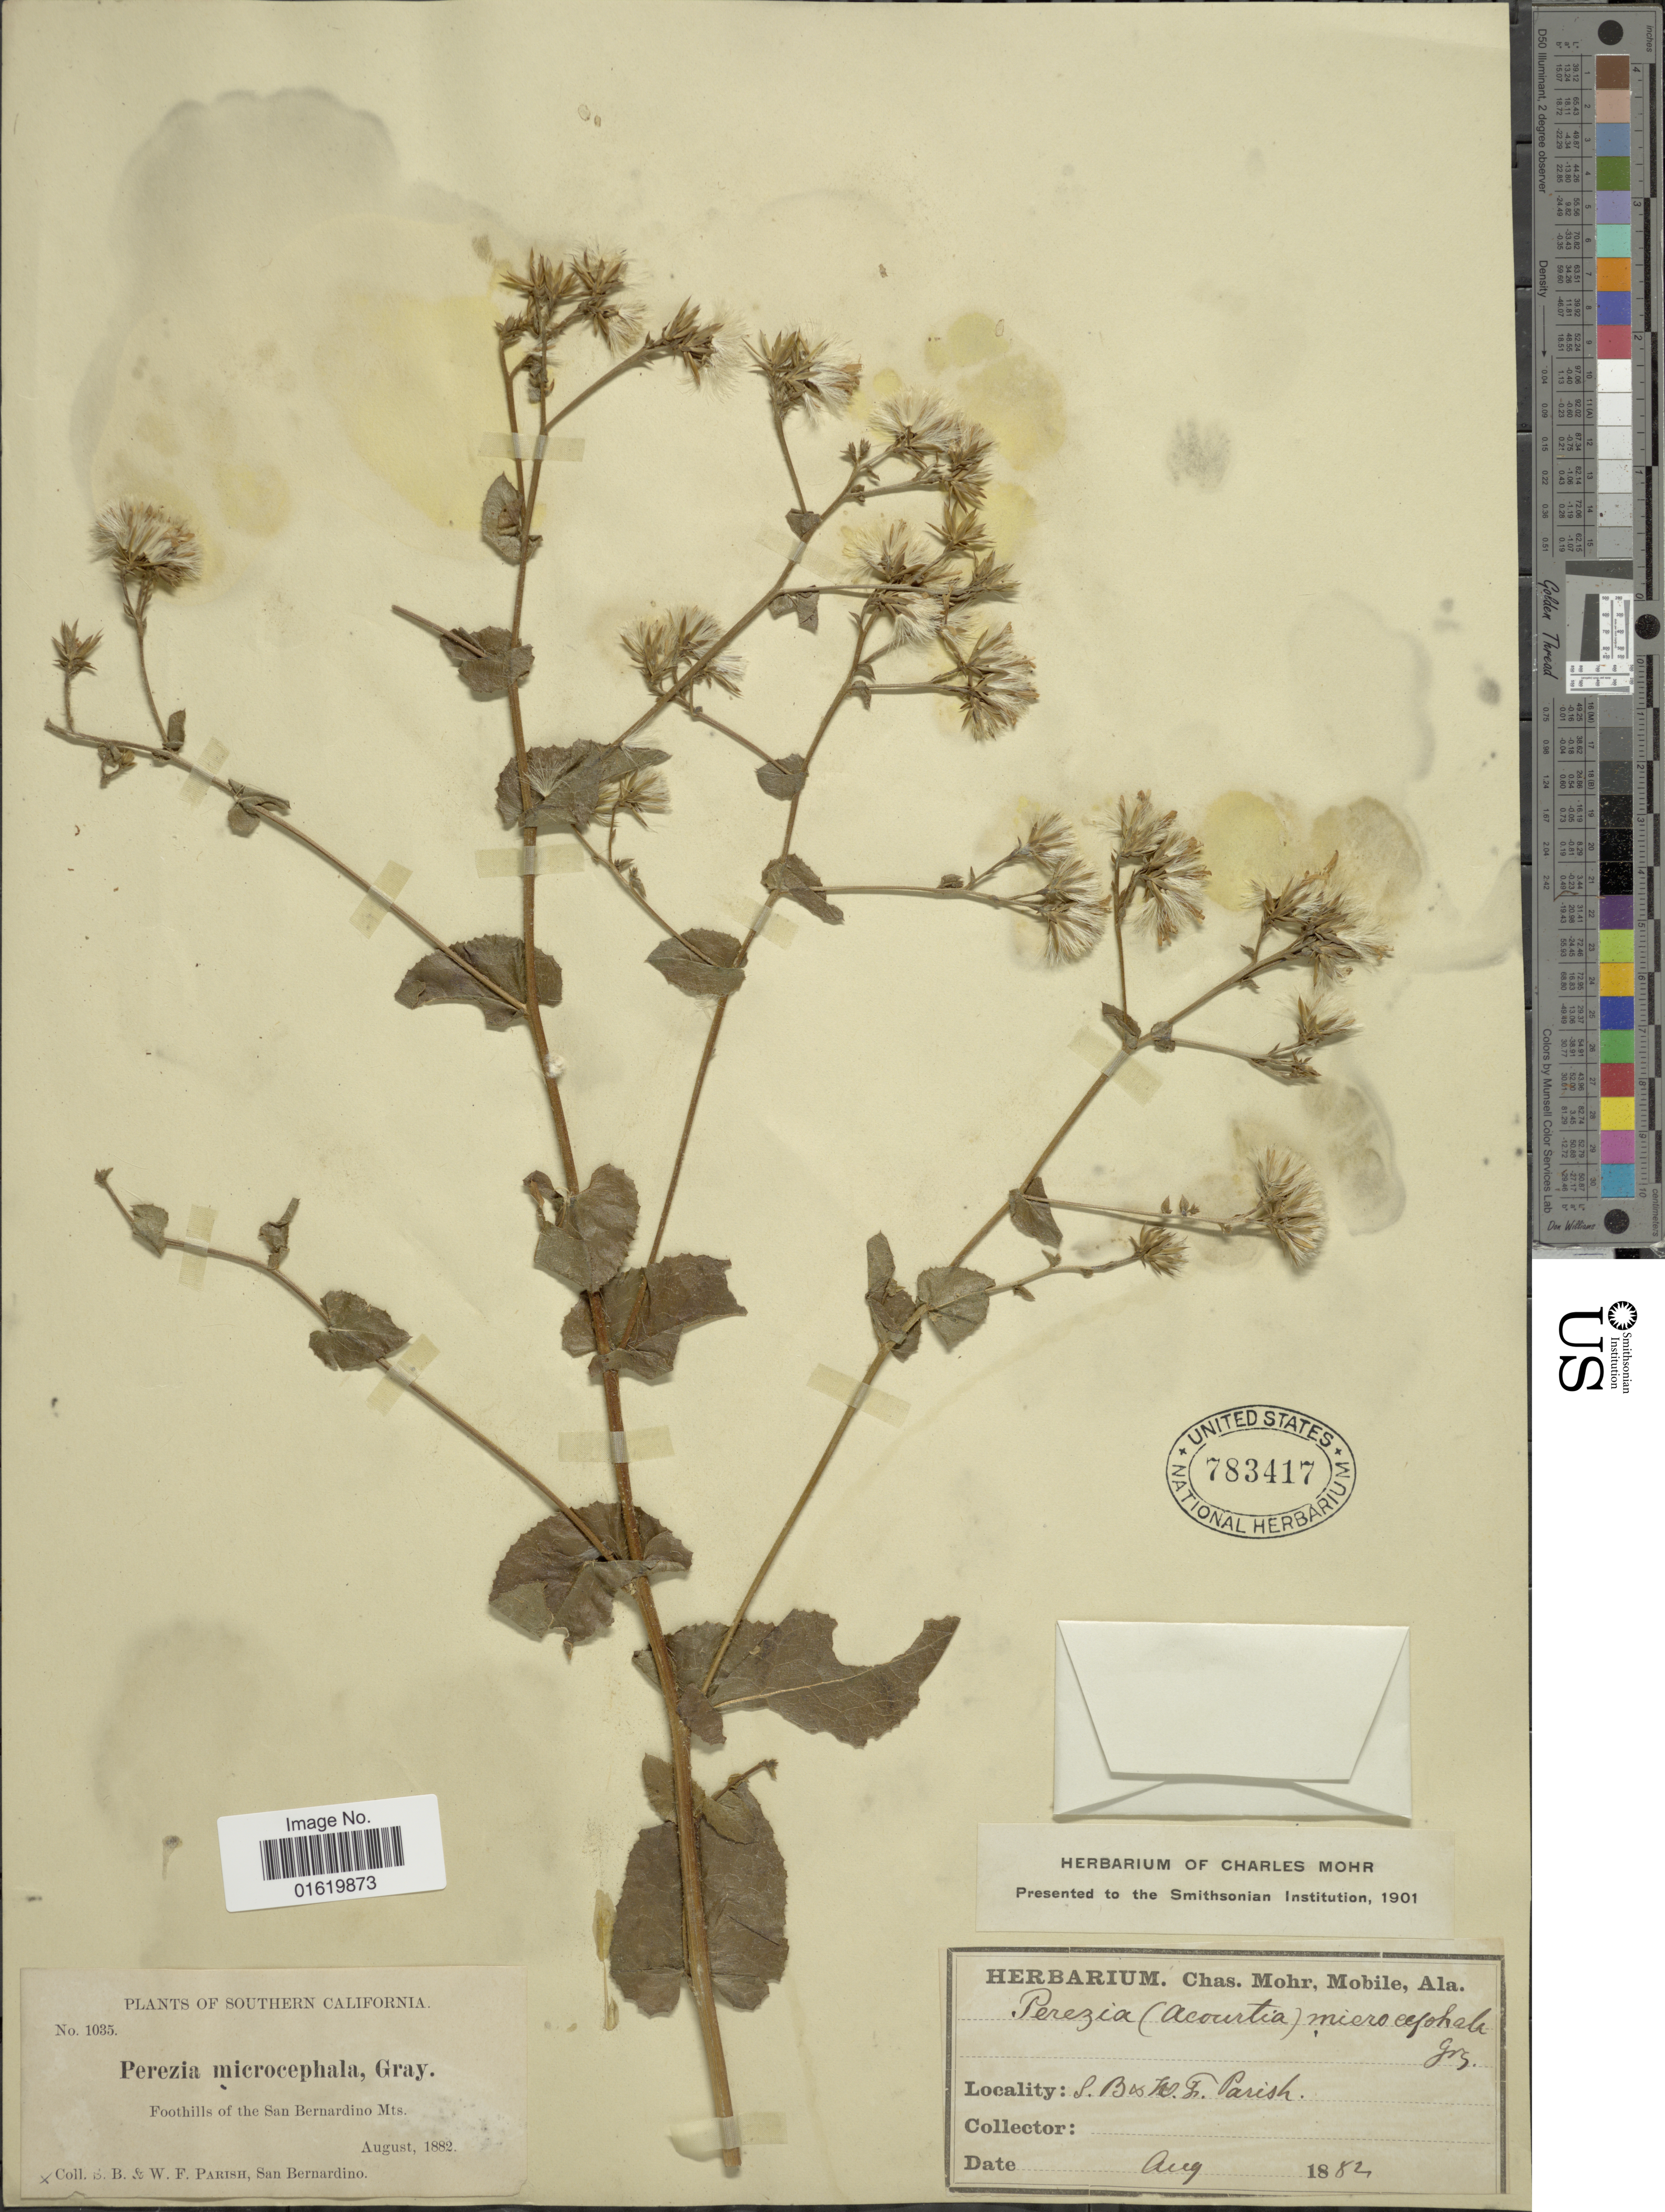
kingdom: Plantae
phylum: Tracheophyta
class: Magnoliopsida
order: Asterales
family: Asteraceae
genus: Acourtia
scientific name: Acourtia microcephala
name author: DC.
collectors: S. B. Parish & W. F. Parish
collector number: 1035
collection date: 1882-08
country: United States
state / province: California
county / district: San Bernardino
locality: Southern California. Foothills of the San Bernardino Mts.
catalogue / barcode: US 783417